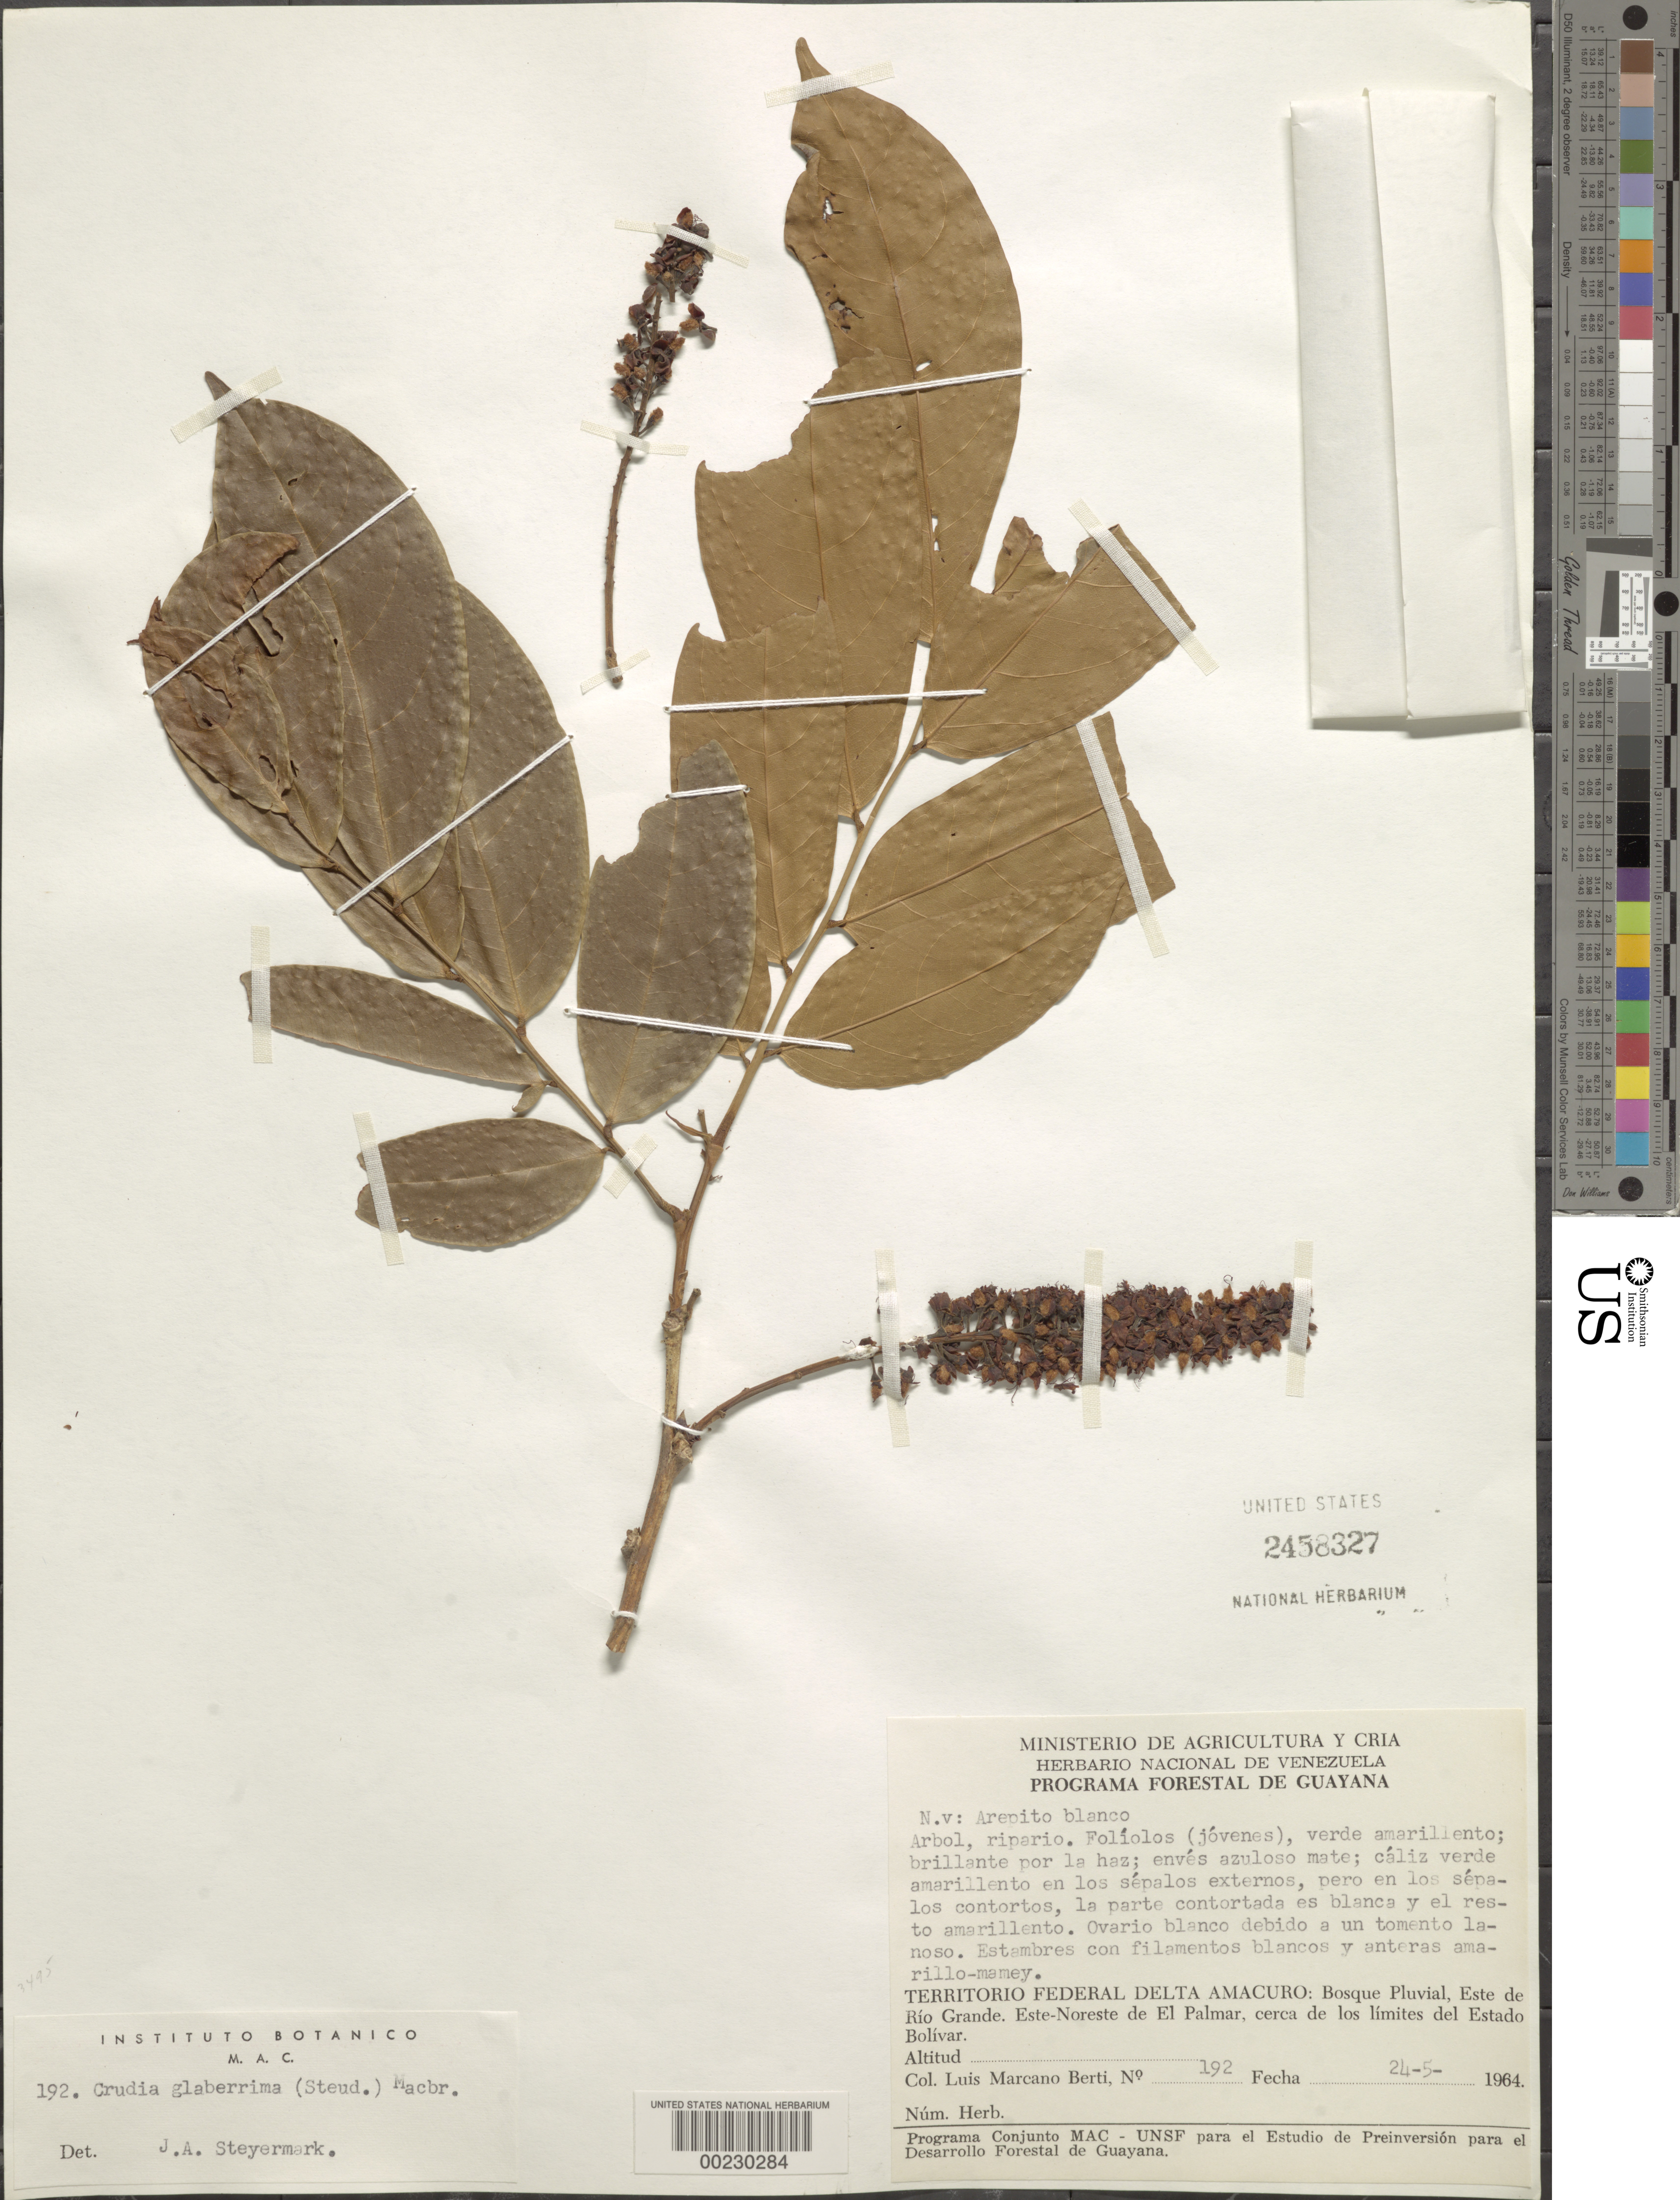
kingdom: Plantae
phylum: Tracheophyta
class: Magnoliopsida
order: Fabales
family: Fabaceae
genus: Crudia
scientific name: Crudia glaberrima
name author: (Steud.) J.F. Macbr.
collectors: L. Marcano-Berti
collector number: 192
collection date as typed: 24 May 1964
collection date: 1964-05-24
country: Venezuela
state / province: Delta Amacuro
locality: E of rio grande; ne of el palmar, near the boundary of bolivar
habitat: Rain forest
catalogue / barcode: US 2458327